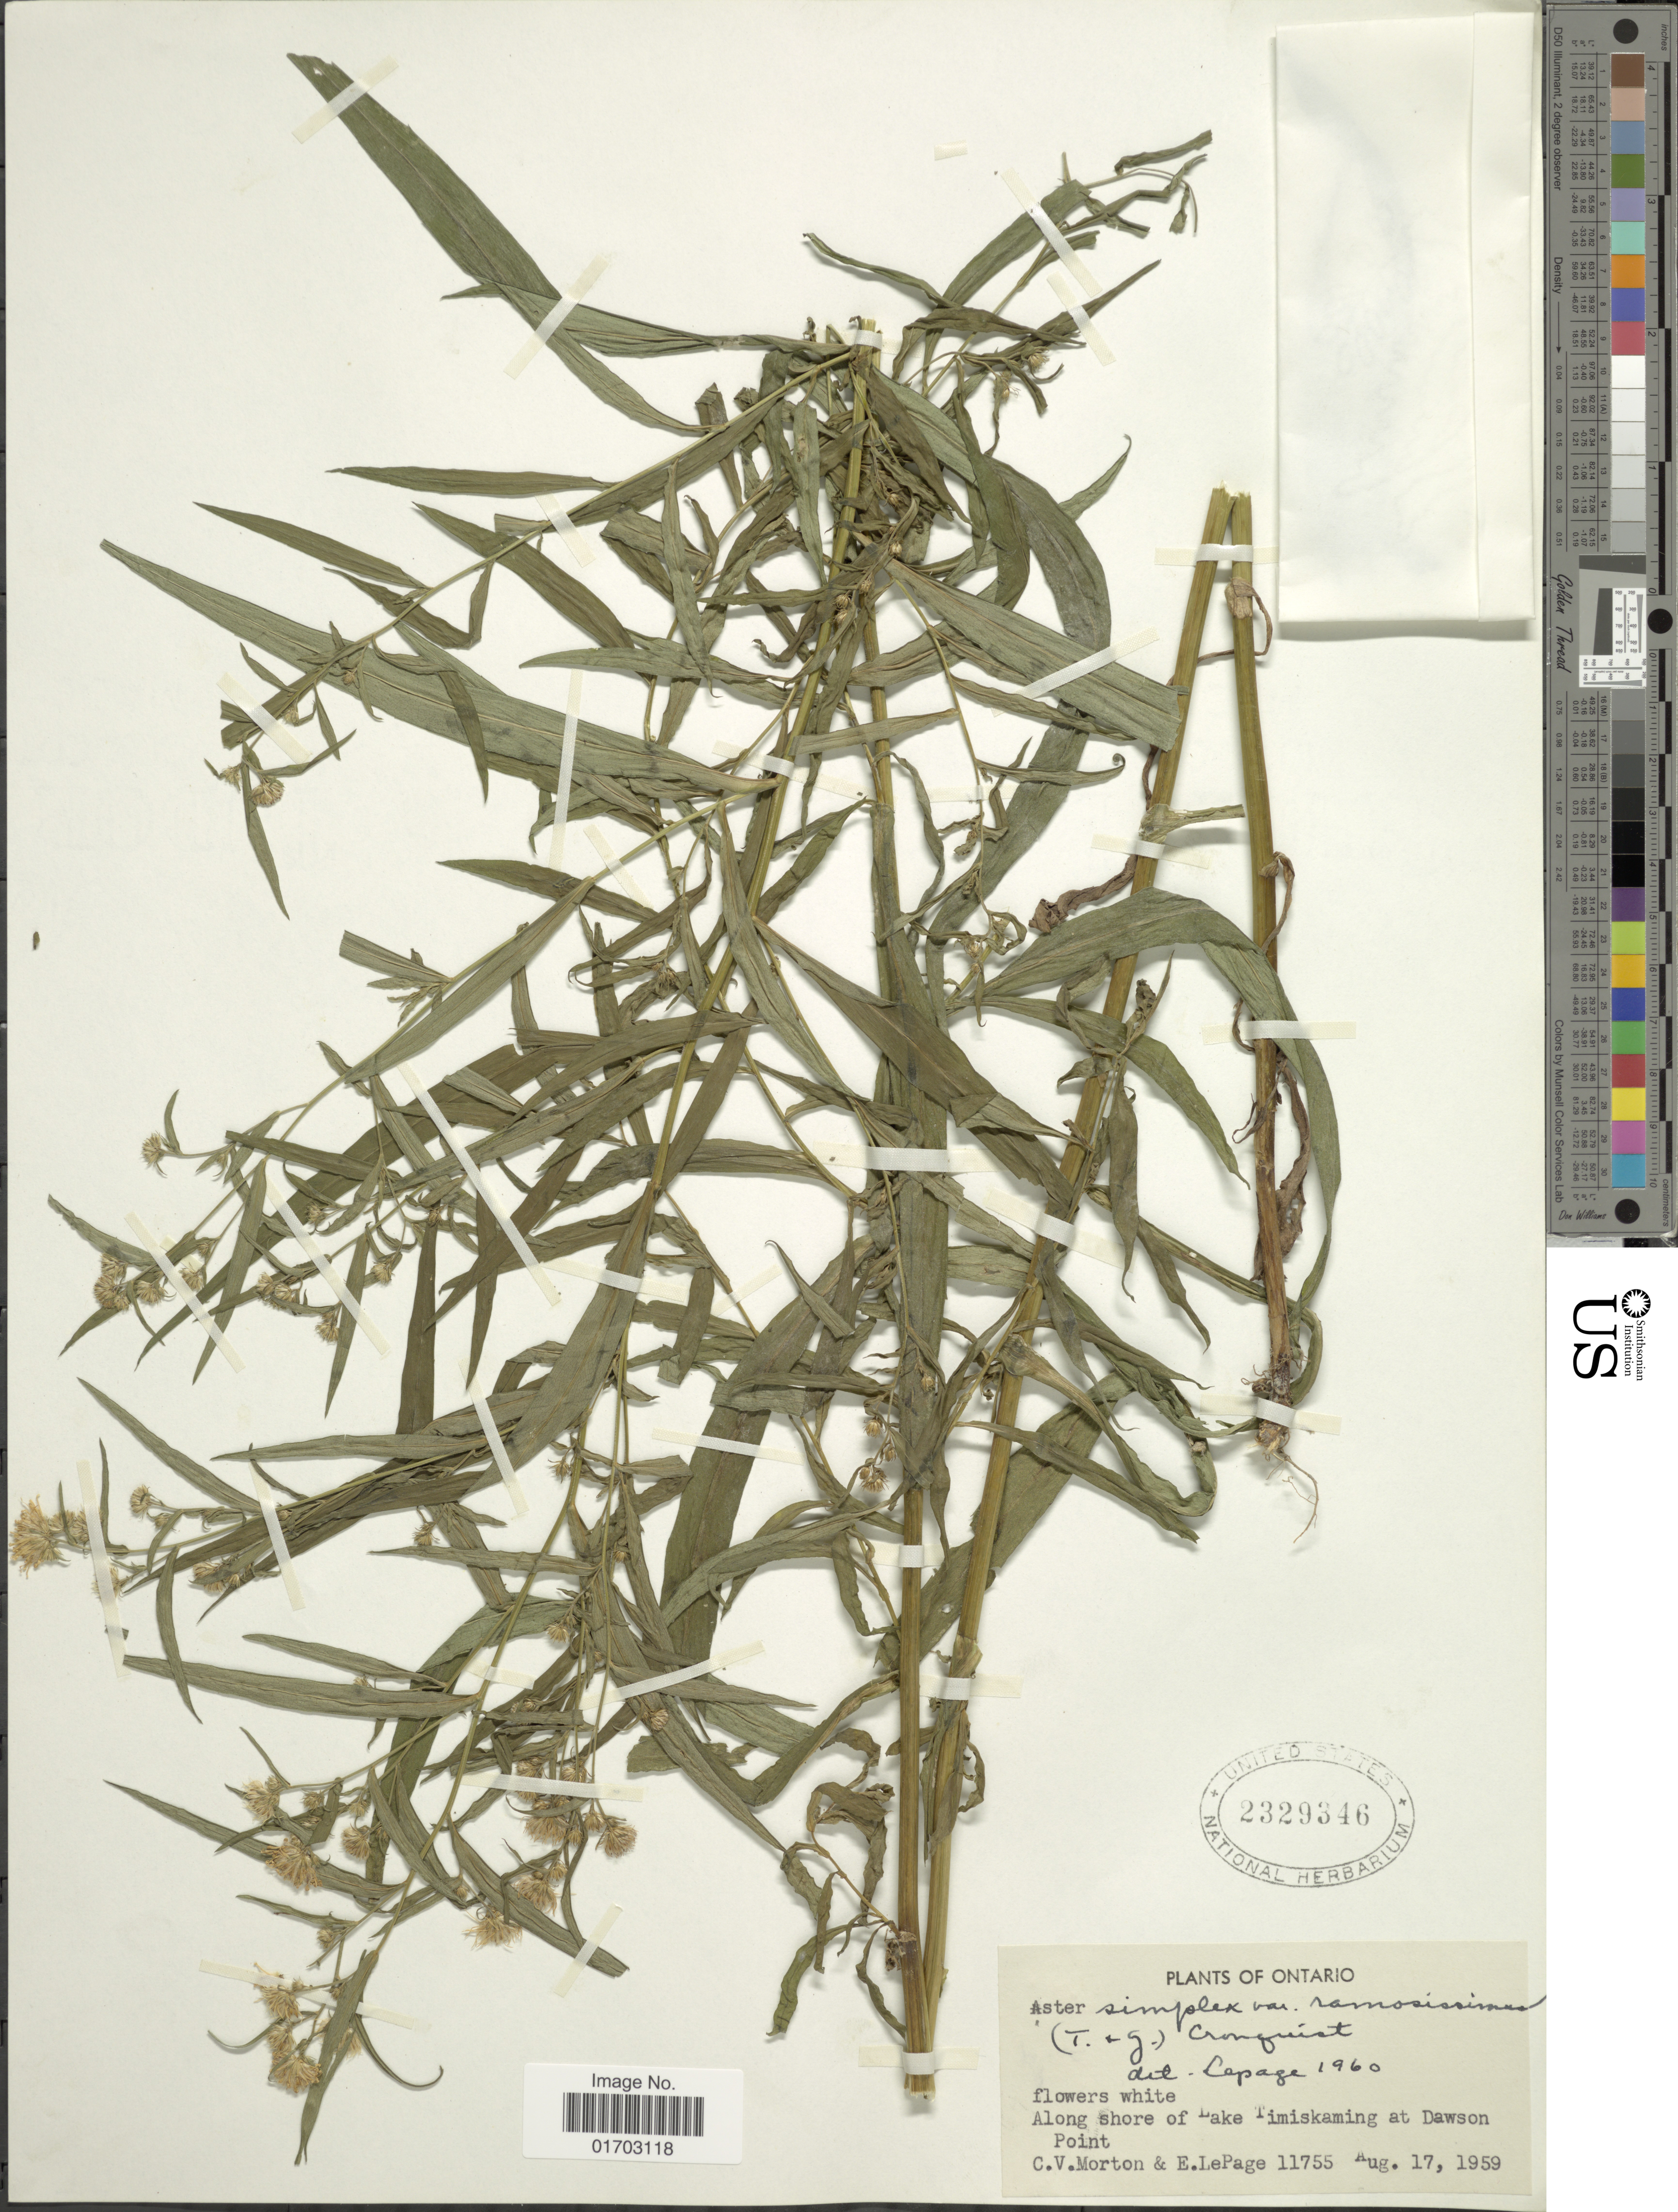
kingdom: Plantae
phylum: Tracheophyta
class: Magnoliopsida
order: Asterales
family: Asteraceae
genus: Symphyotrichum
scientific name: Symphyotrichum simplex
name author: (Willd.) Á. Löve & D. Löve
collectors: C. V. Morton & E. Lepage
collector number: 11755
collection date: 1959-08-17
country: Canada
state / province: Ontario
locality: Along shore of LakeTimiskaming at Dawson Point.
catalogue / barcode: US 2329346